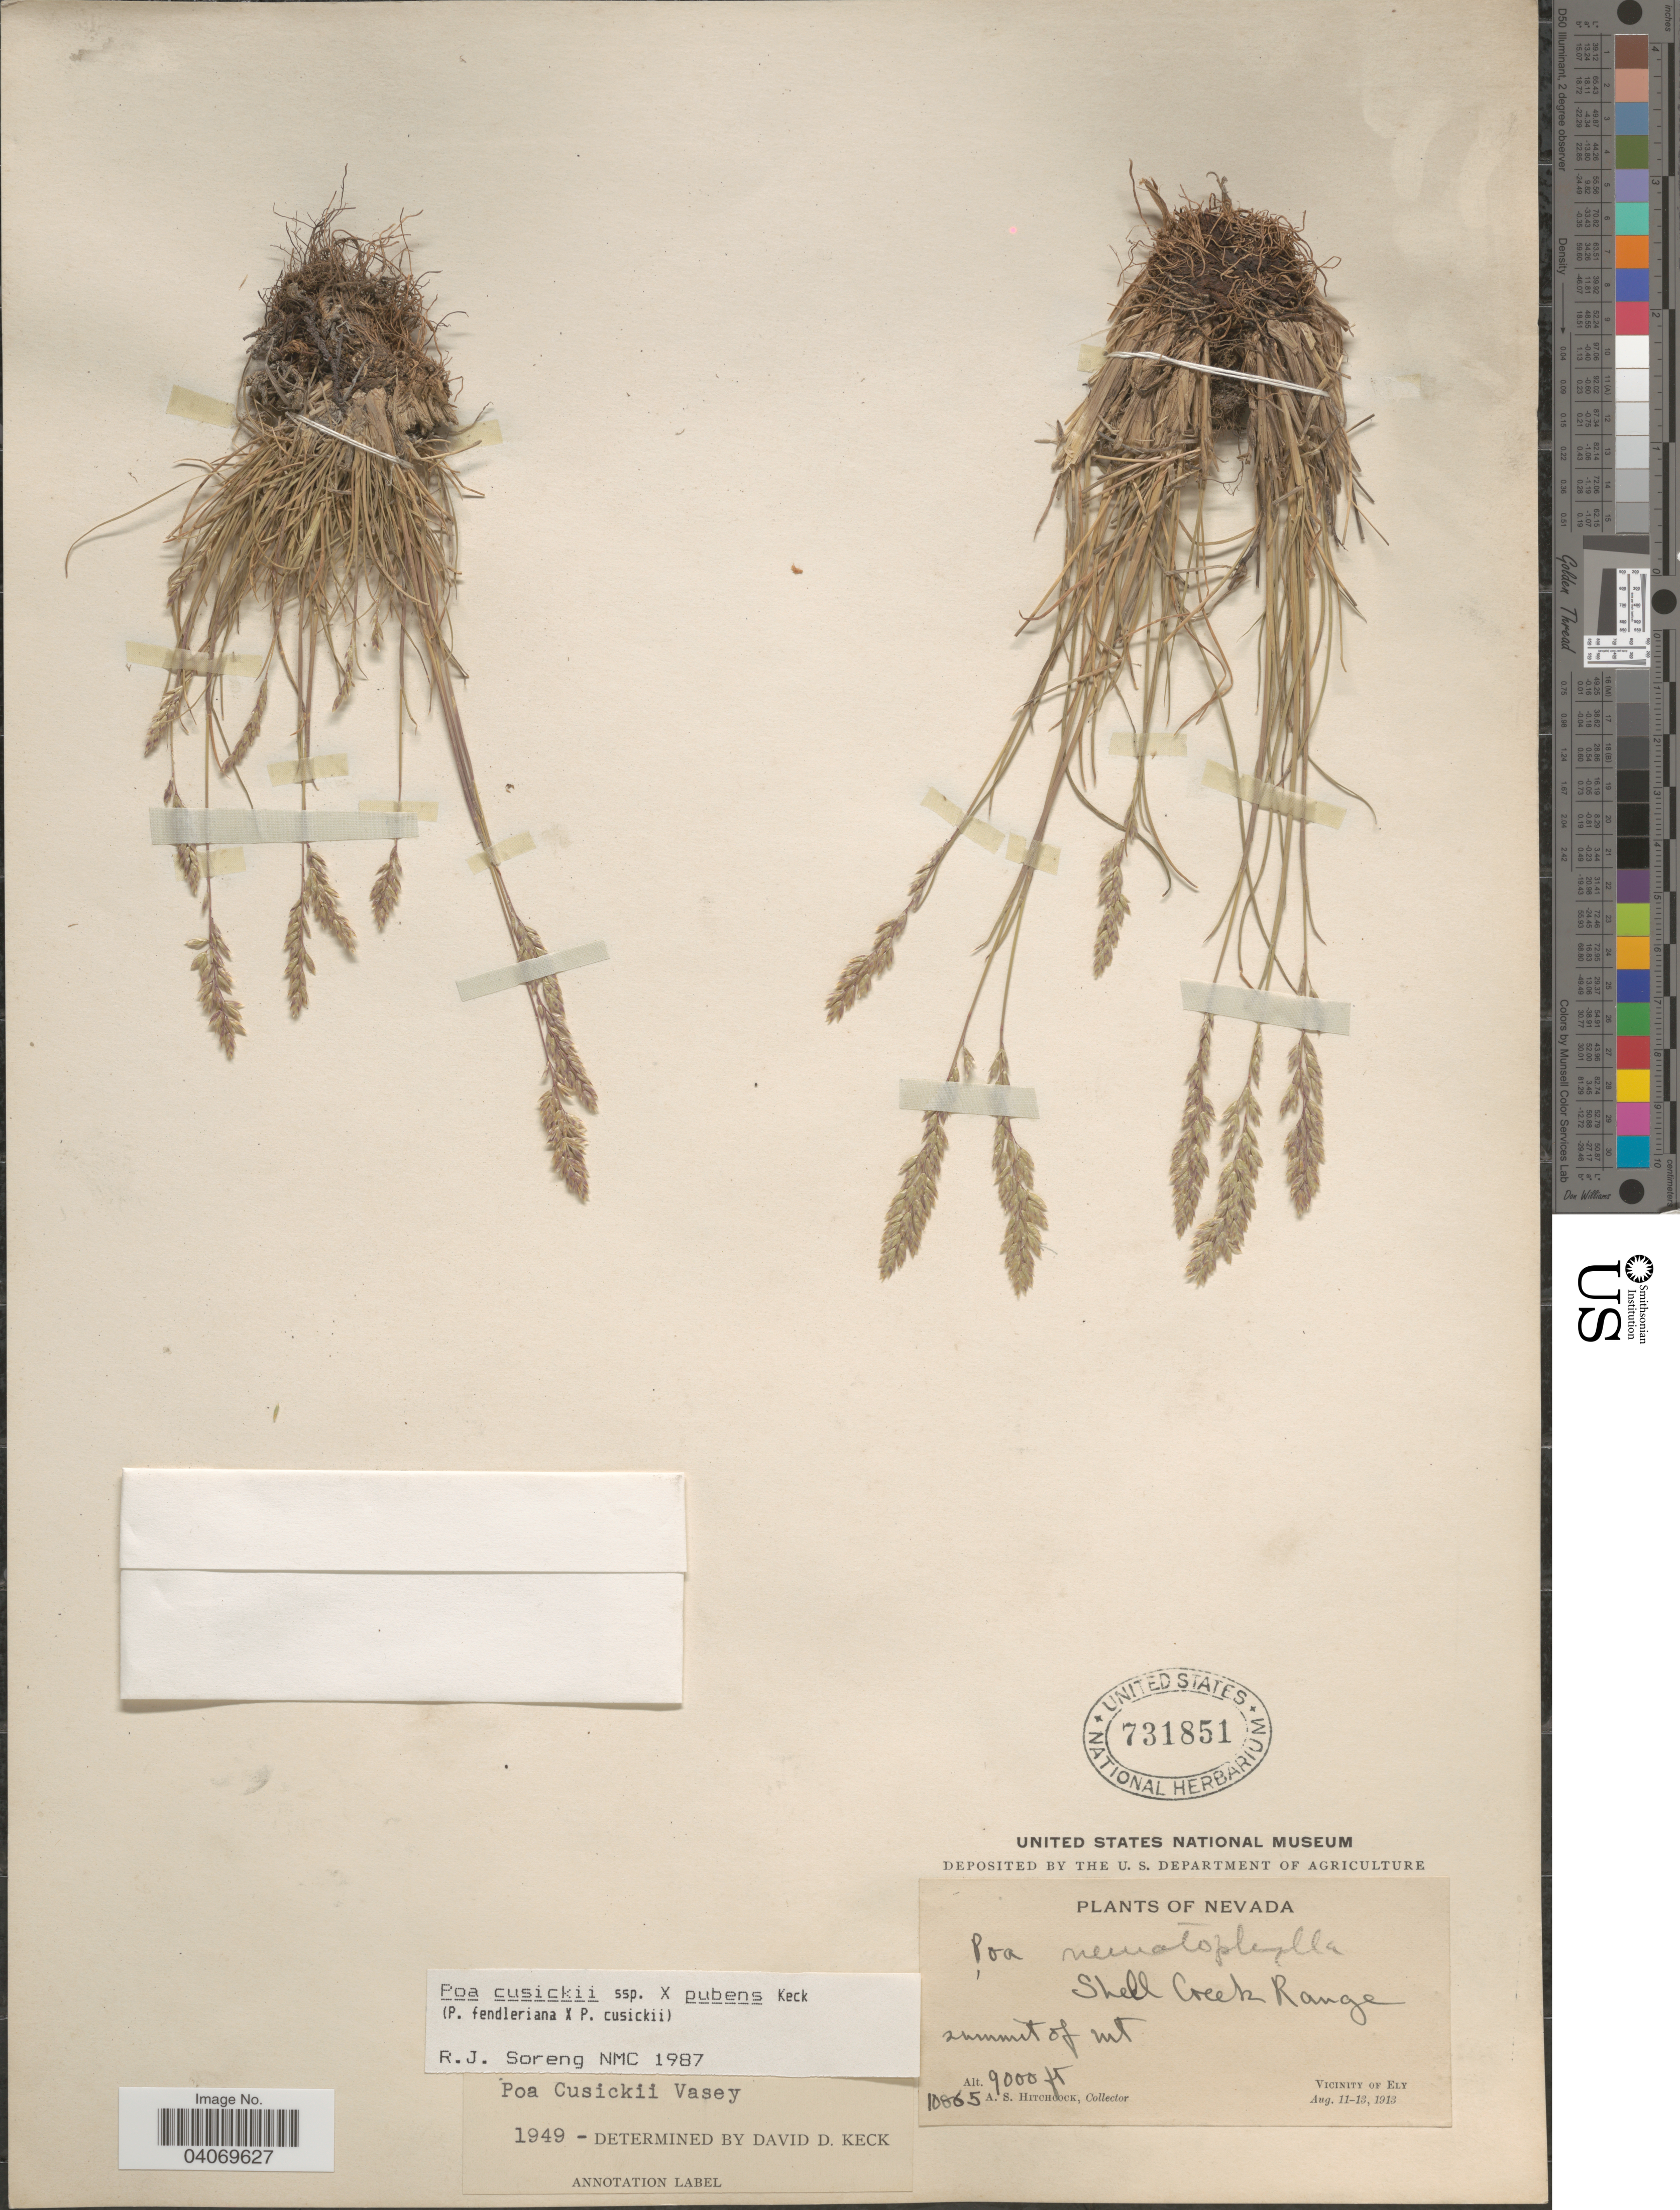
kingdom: Plantae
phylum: Tracheophyta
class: Liliopsida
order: Poales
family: Poaceae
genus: Poa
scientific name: Poa x nematophylla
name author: Rydb.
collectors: A. S. Hitchcock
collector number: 10865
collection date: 1913-08-11/1913-08-13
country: United States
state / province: Nevada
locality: Shell Creek Range summit of mt. Vicinity of Ely.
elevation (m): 2743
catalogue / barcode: US 731851